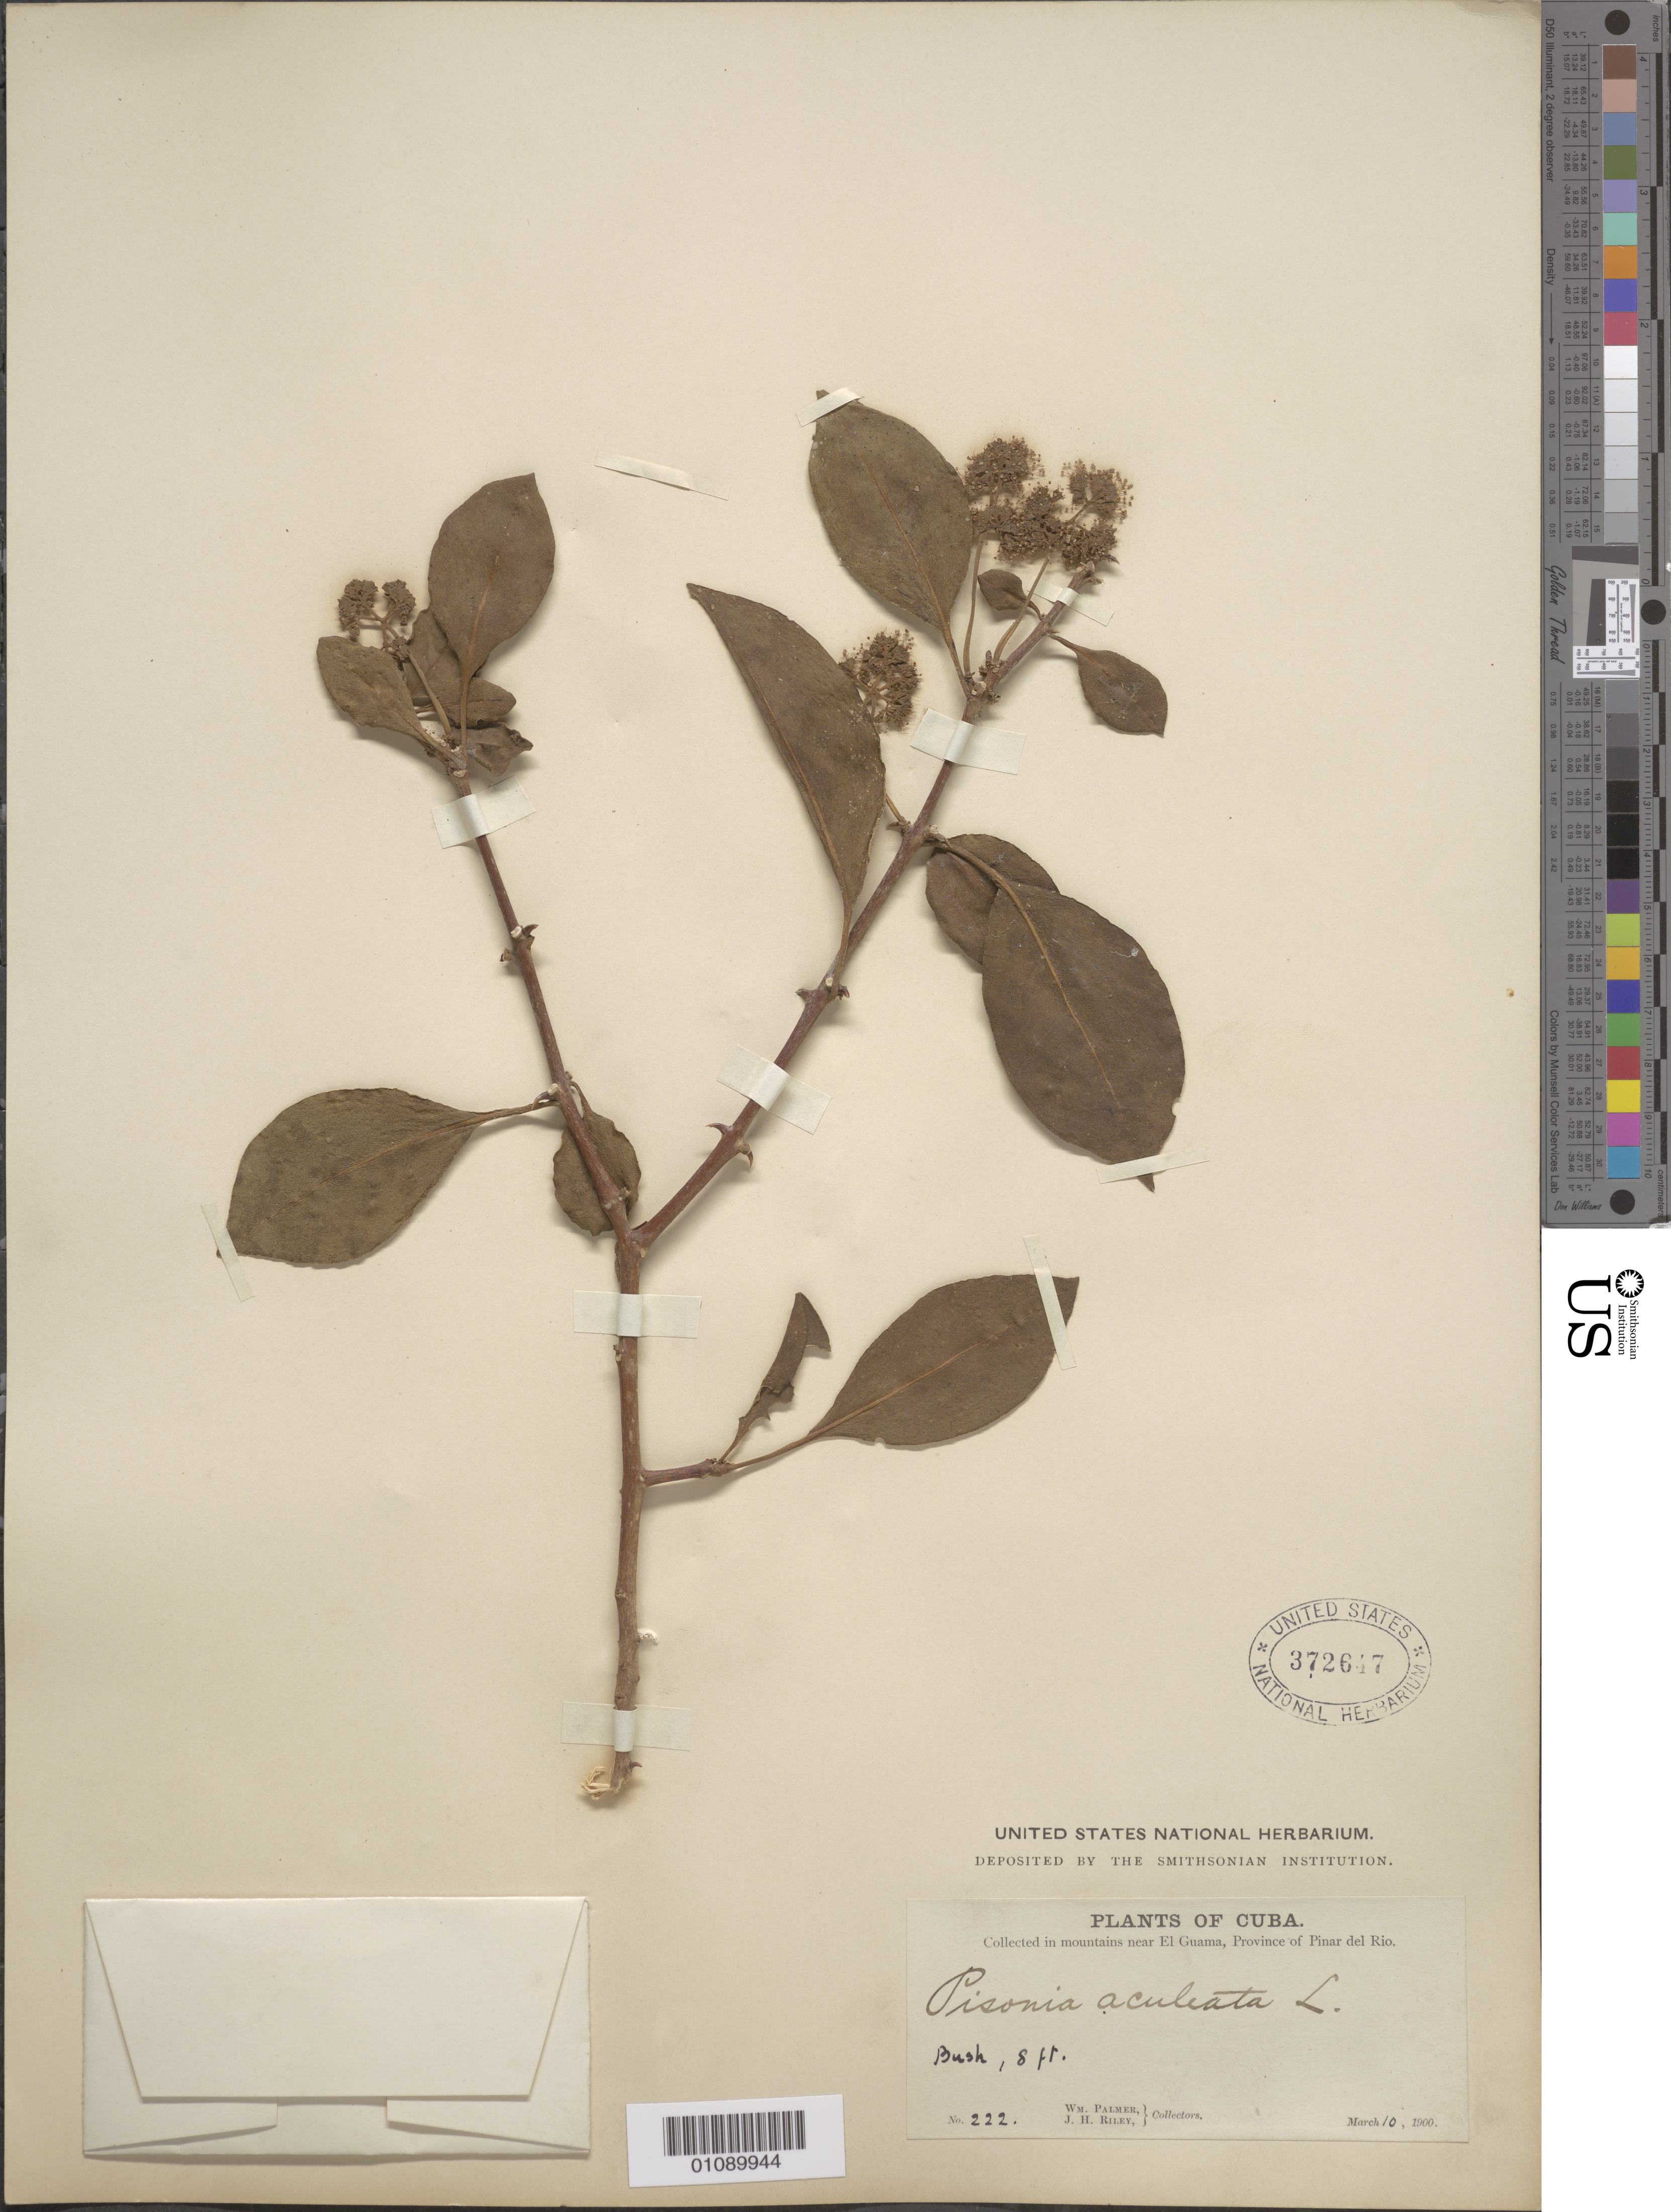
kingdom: Plantae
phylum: Tracheophyta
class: Magnoliopsida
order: Caryophyllales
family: Nyctaginaceae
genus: Pisonia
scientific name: Pisonia aculeata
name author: L.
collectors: W. Palmer & J. H. Riley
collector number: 222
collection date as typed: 10 Mar 1900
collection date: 1900-03-10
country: Cuba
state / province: Oriente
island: Cuba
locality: Near El Guama, Mountains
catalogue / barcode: US 372647